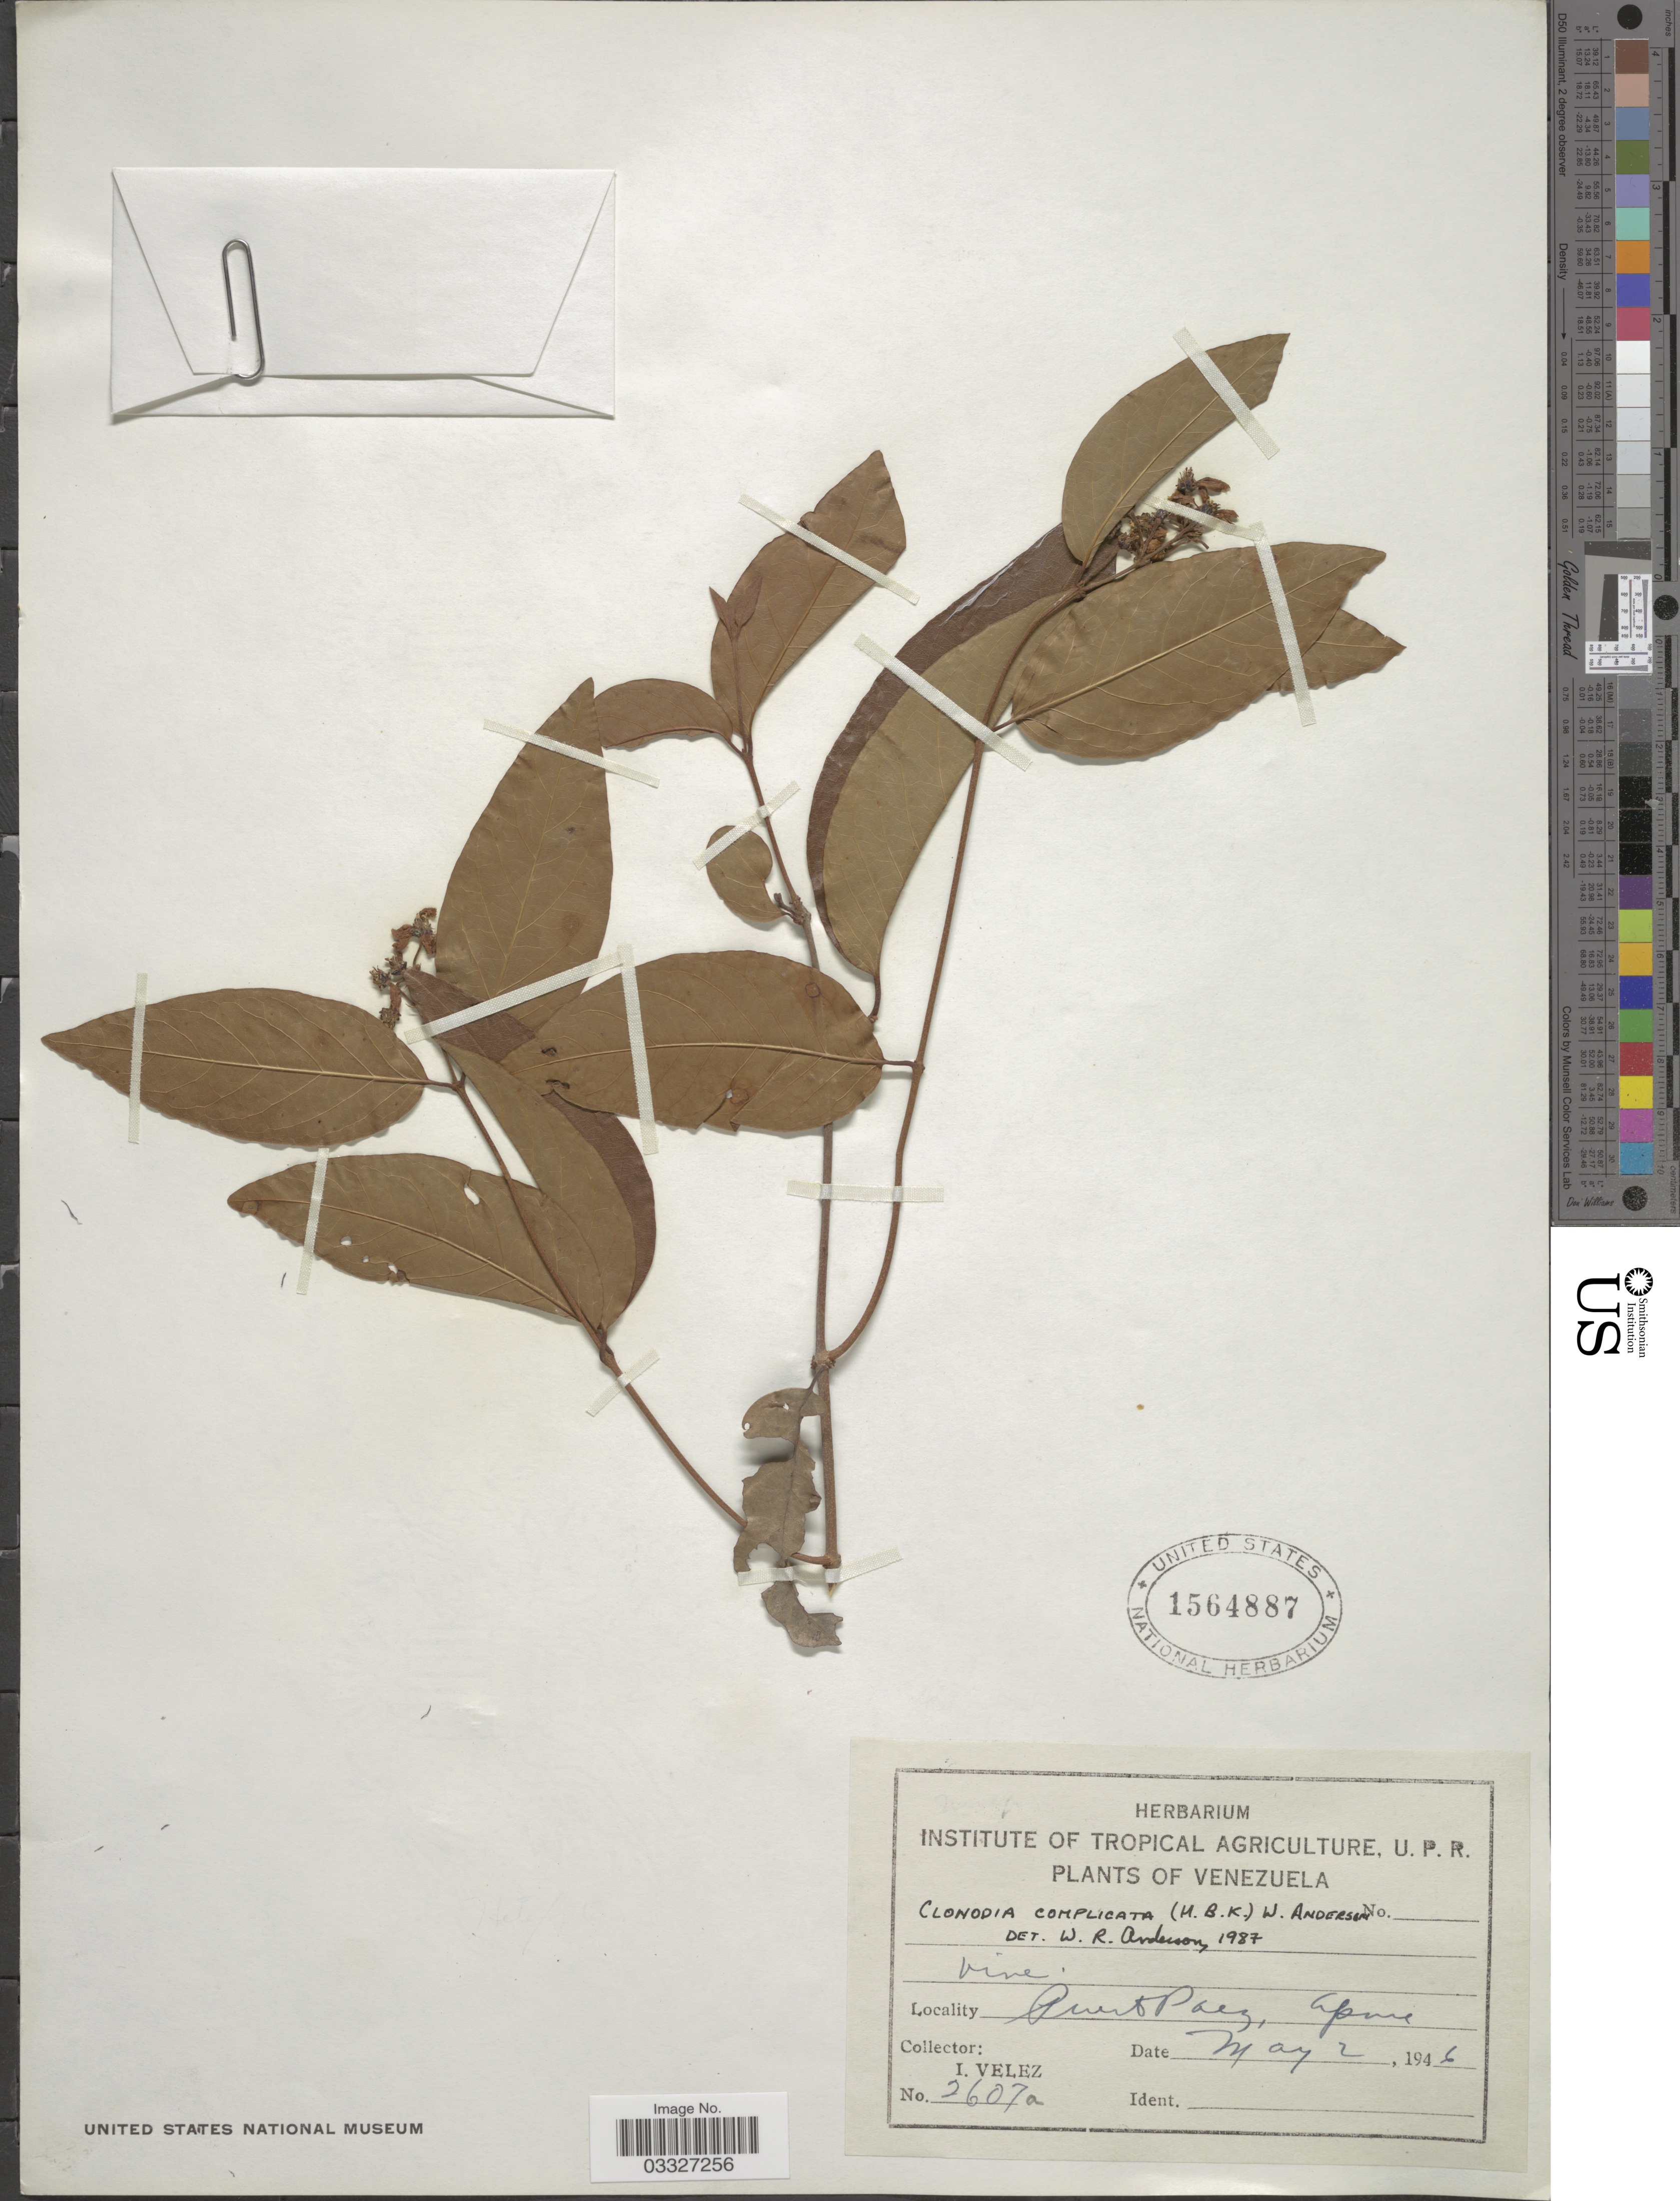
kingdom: Plantae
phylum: Tracheophyta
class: Magnoliopsida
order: Malpighiales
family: Malpighiaceae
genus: Heteropterys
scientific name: Heteropterys complicata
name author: (Kunth) W.R. Anderson & C. Davis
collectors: I. Velez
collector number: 2607a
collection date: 1946-05-02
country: Venezuela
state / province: Apure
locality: Puerto Paez.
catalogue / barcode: US 1564887